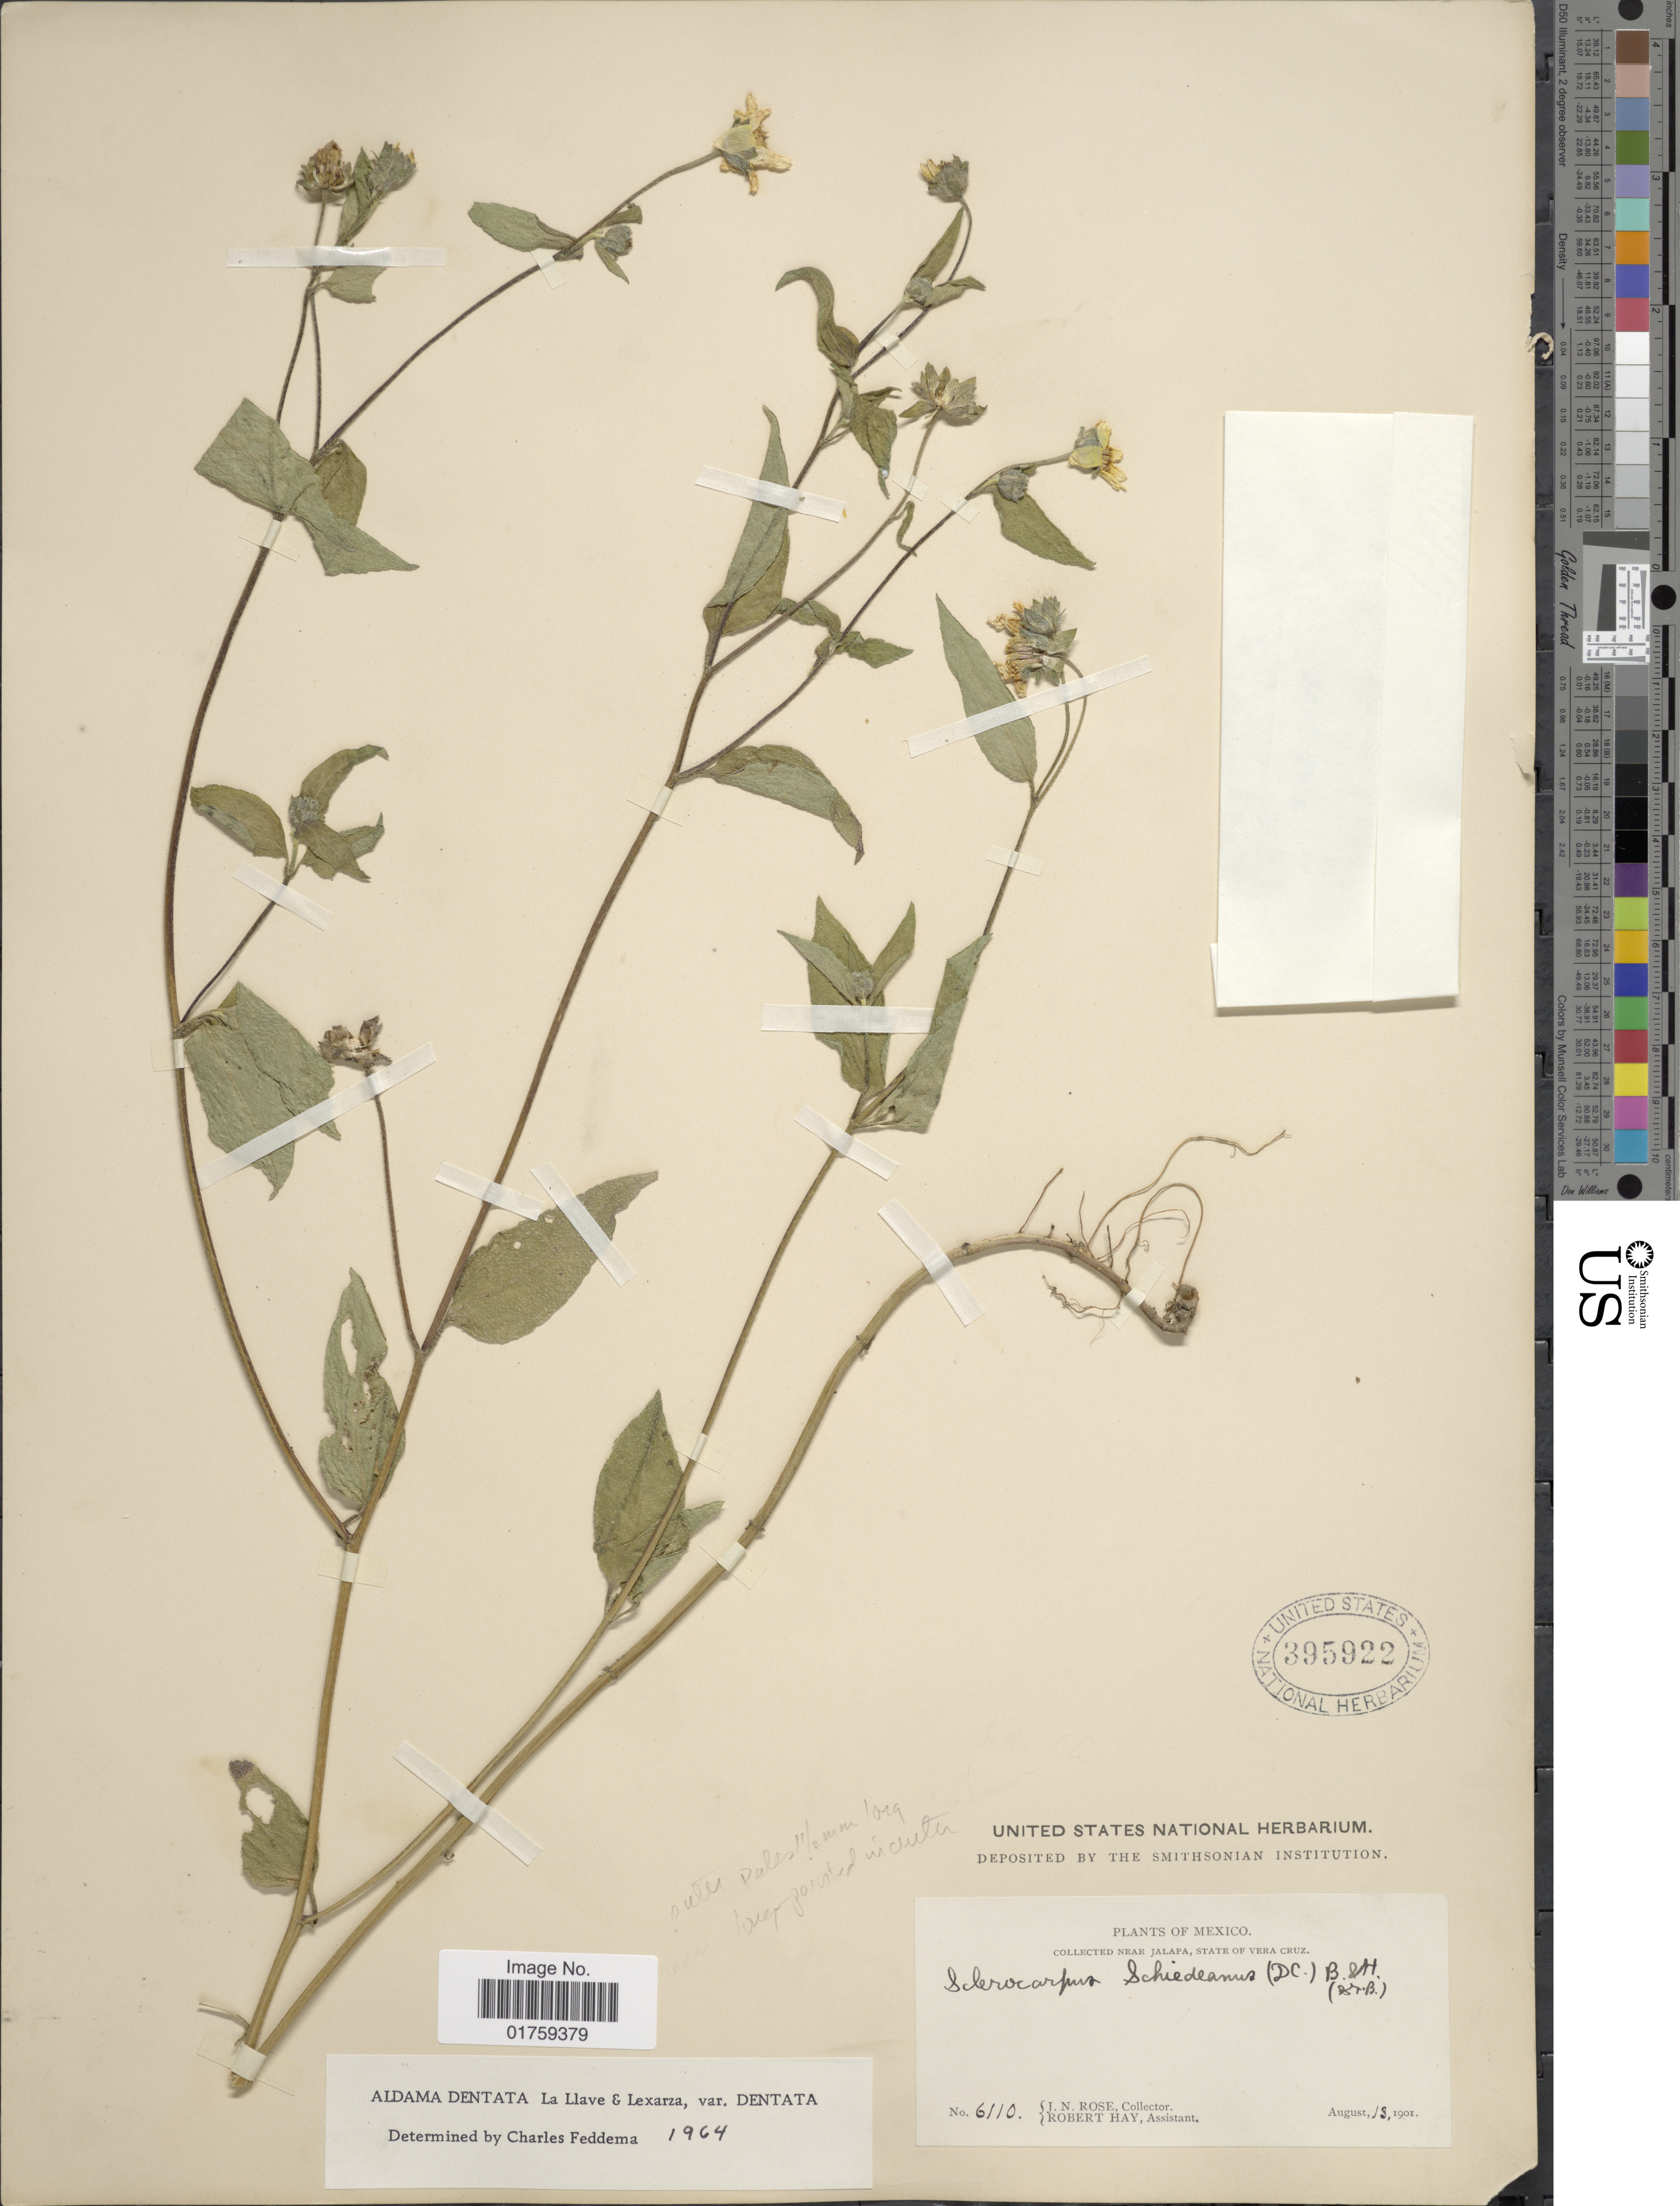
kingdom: Plantae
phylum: Tracheophyta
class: Magnoliopsida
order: Asterales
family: Asteraceae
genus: Sclerocarpus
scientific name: Sclerocarpus dentatus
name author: (La Llave) Benth. & Hook. f. ex Hemsl.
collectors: J. N. Rose & R. H. Hay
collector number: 6110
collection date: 1901-08-13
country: Mexico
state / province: Veracruz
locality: Near Jalapa, State of Vera Cruz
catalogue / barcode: US 395922